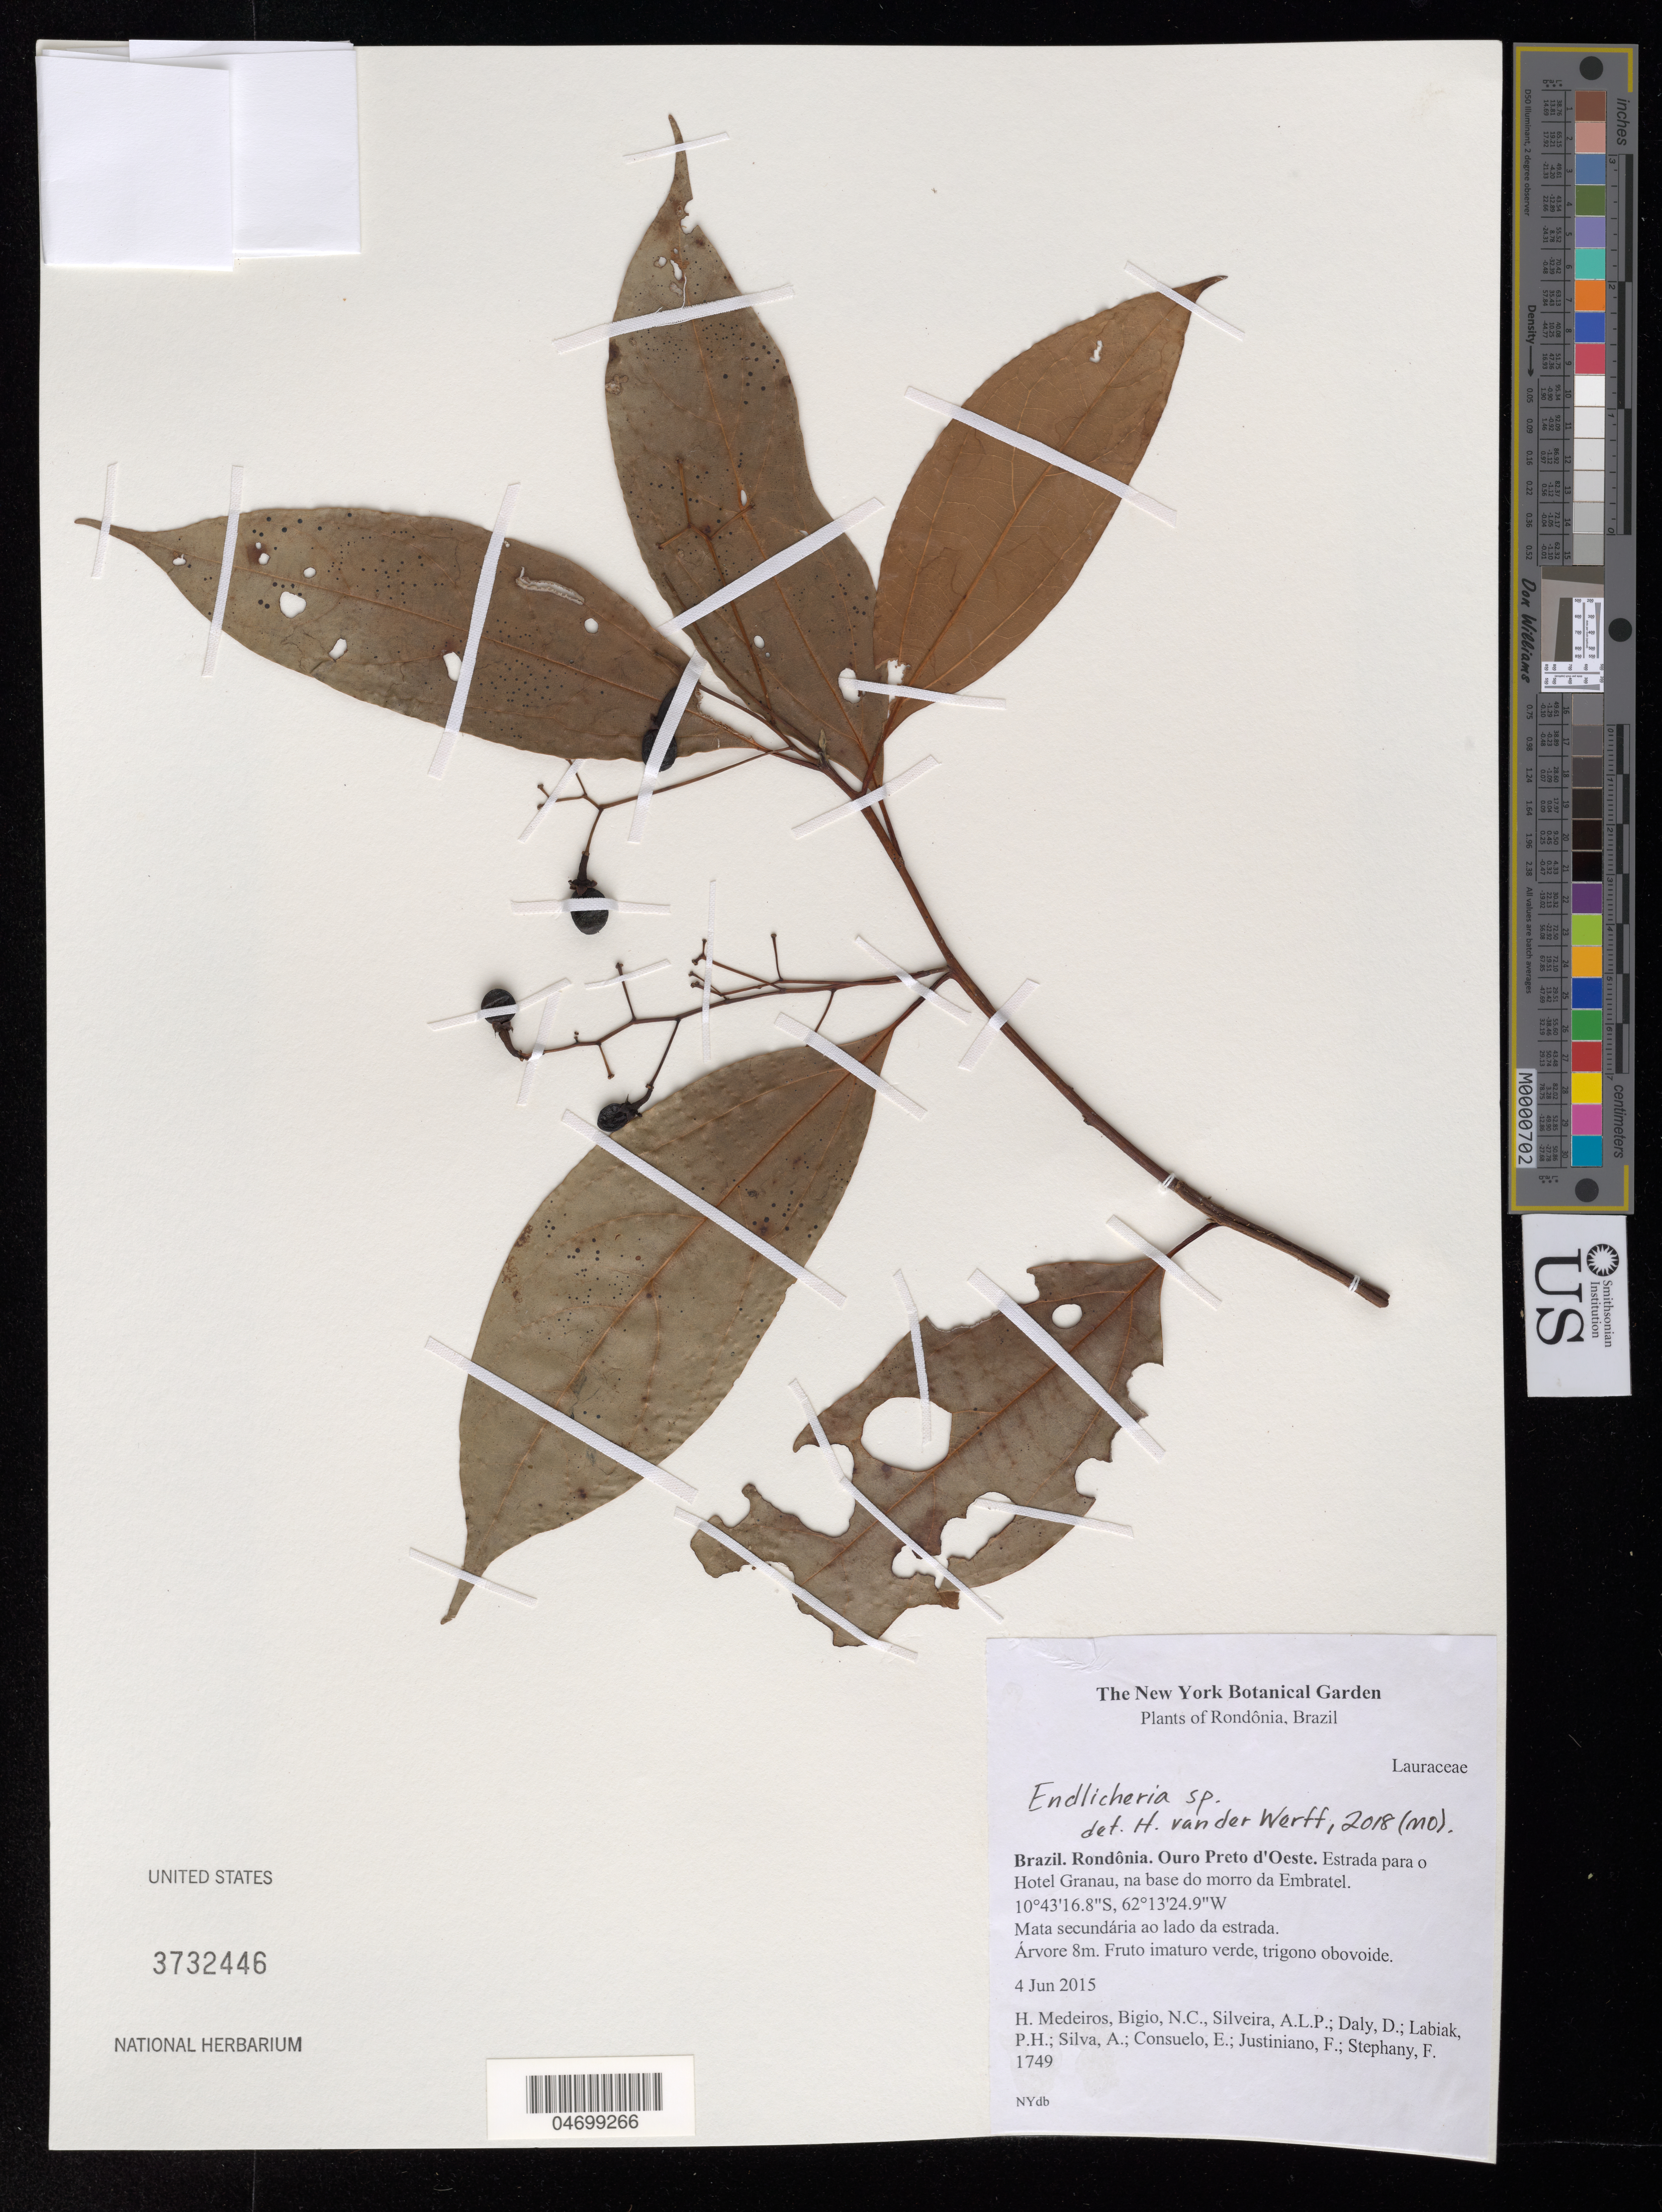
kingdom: Plantae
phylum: Tracheophyta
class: Magnoliopsida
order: Laurales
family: Lauraceae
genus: Endlicheria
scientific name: Endlicheria sp.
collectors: H. Medeiros, N. C. Bigio, A. Silveira, D. Daly & et al.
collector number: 1749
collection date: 2015-06-04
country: Brazil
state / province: Rondônia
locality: Ouro Preto d'Oeste. Estrada para o Hotel Granau, na base do morro da Embratel.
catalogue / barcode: US 3732446